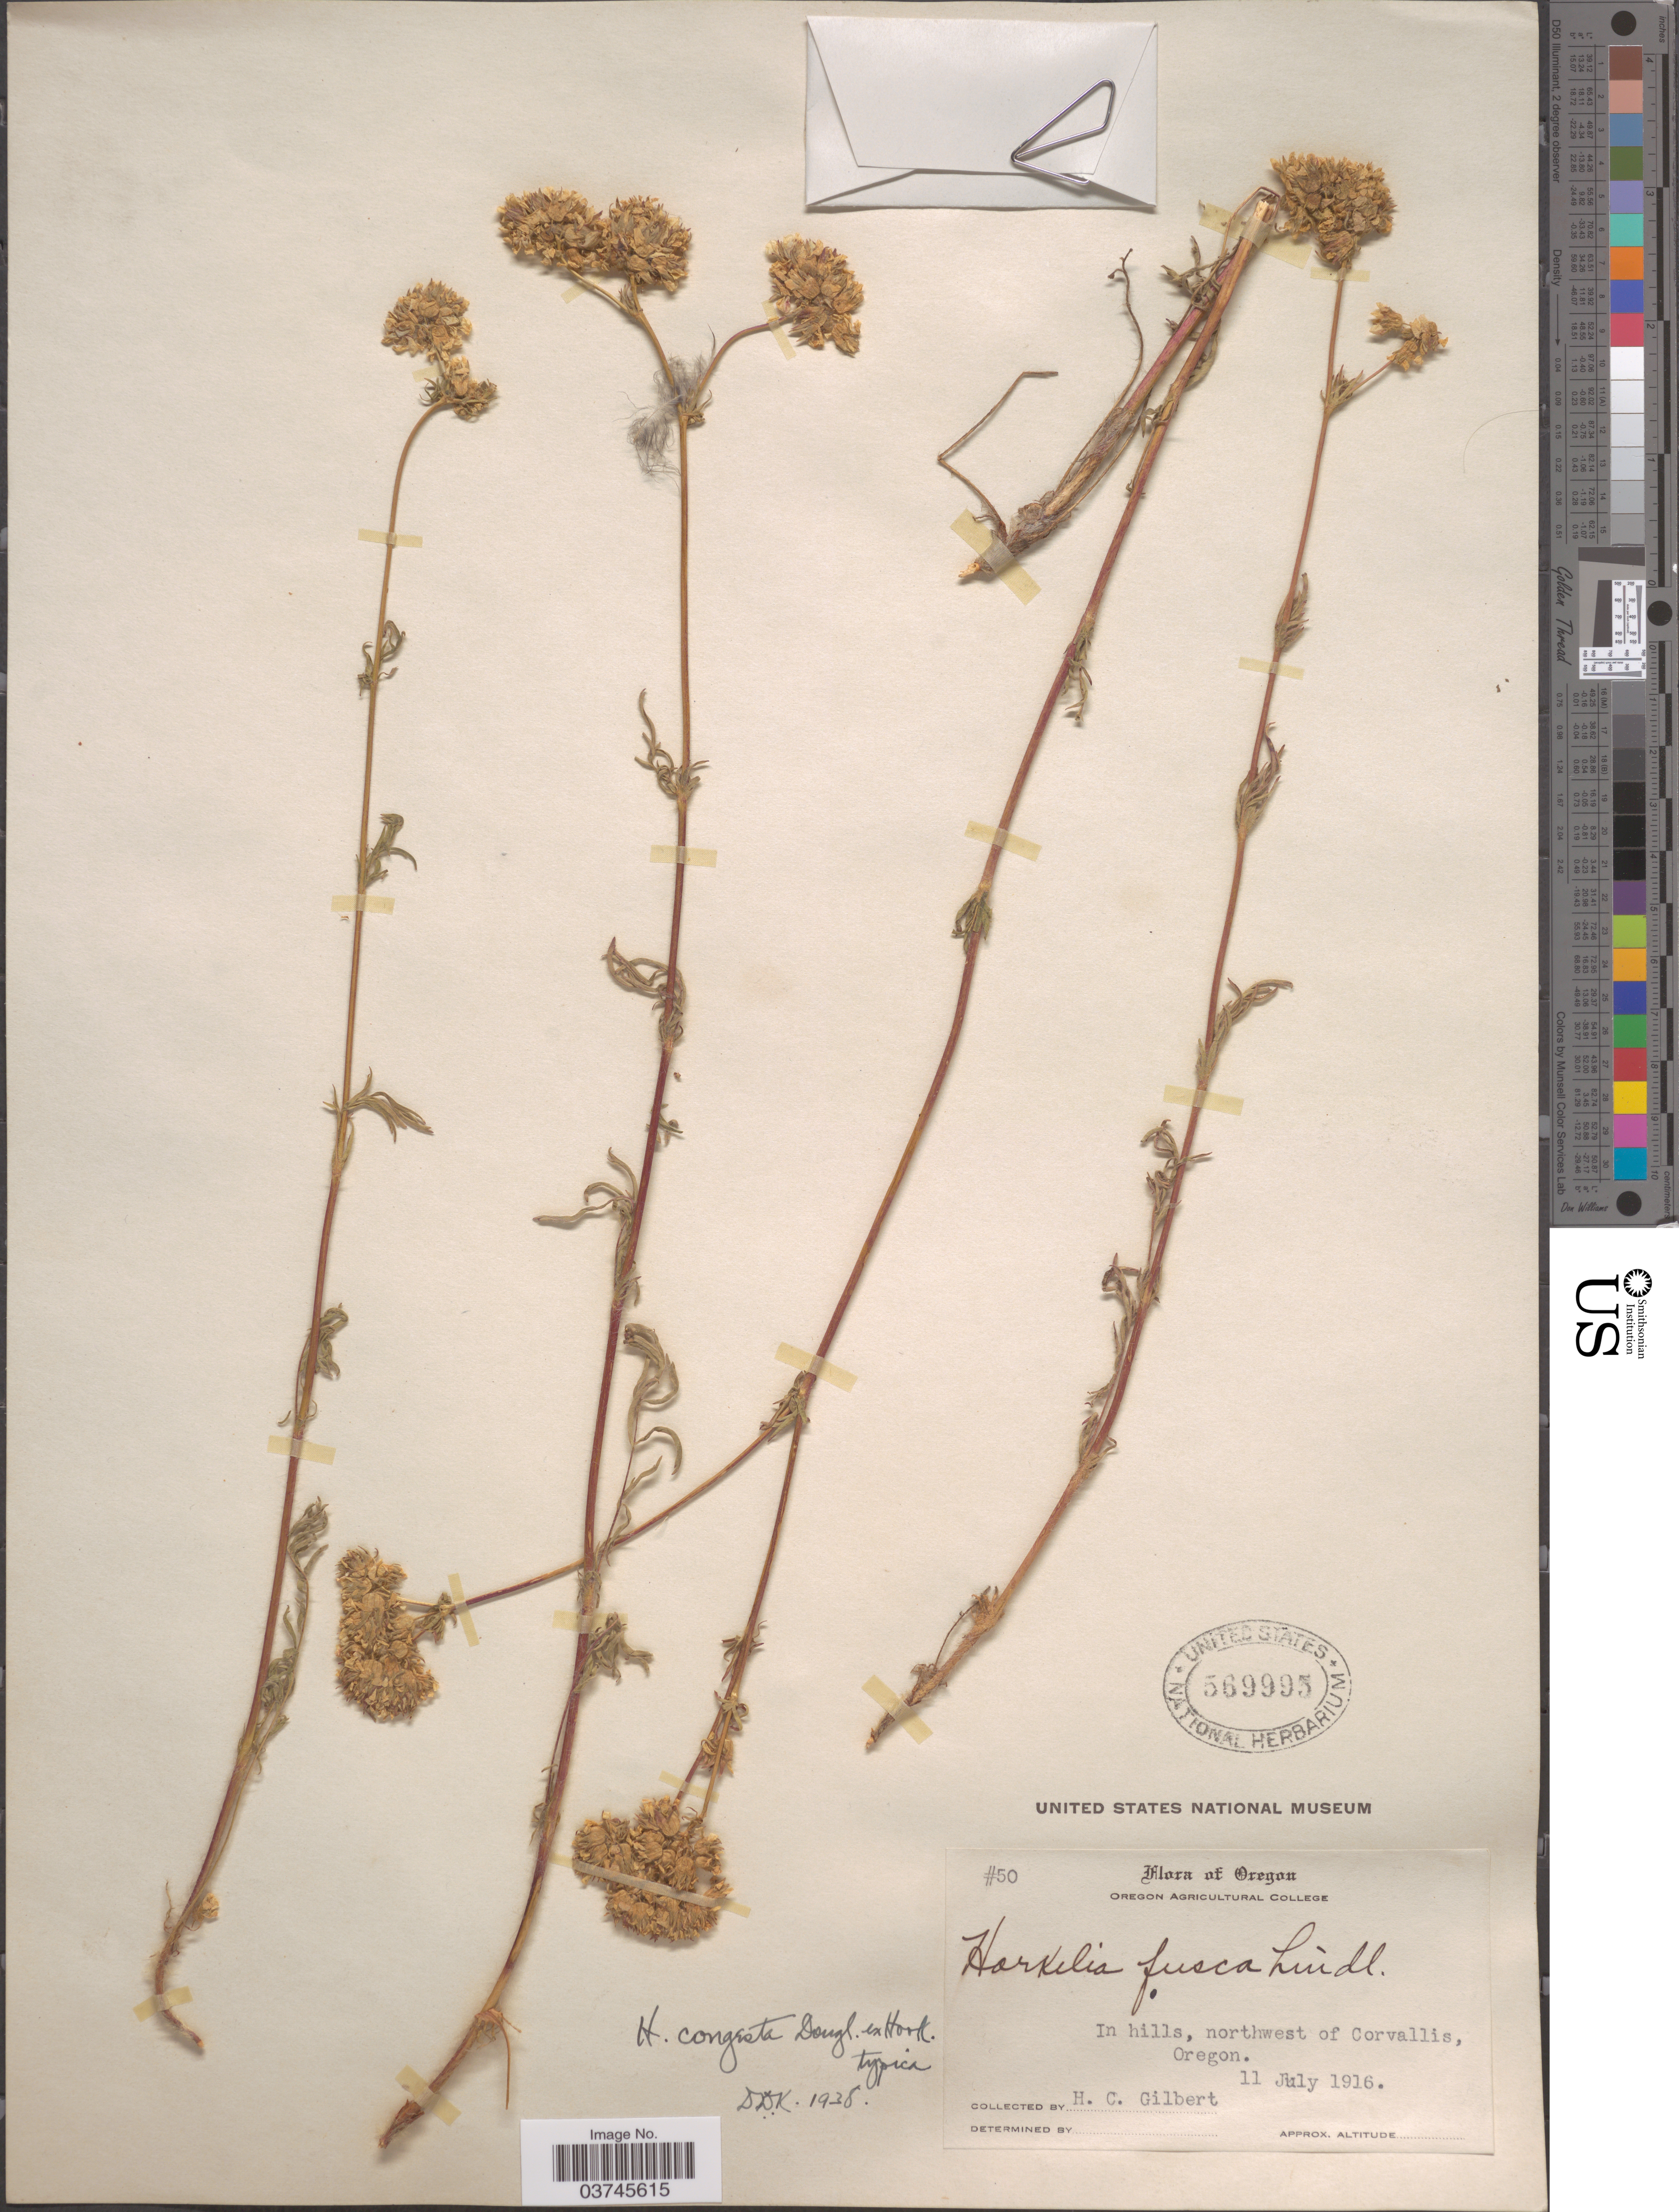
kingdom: Plantae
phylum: Tracheophyta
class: Magnoliopsida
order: Rosales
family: Rosaceae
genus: Potentilla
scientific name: Potentilla congesta var. congesta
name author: (Douglas ex Hook.) Baill.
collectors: H. Gilbert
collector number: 50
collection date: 1916-07-11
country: United States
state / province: Oregon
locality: Northwest of Corvallis.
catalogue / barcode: US 569995